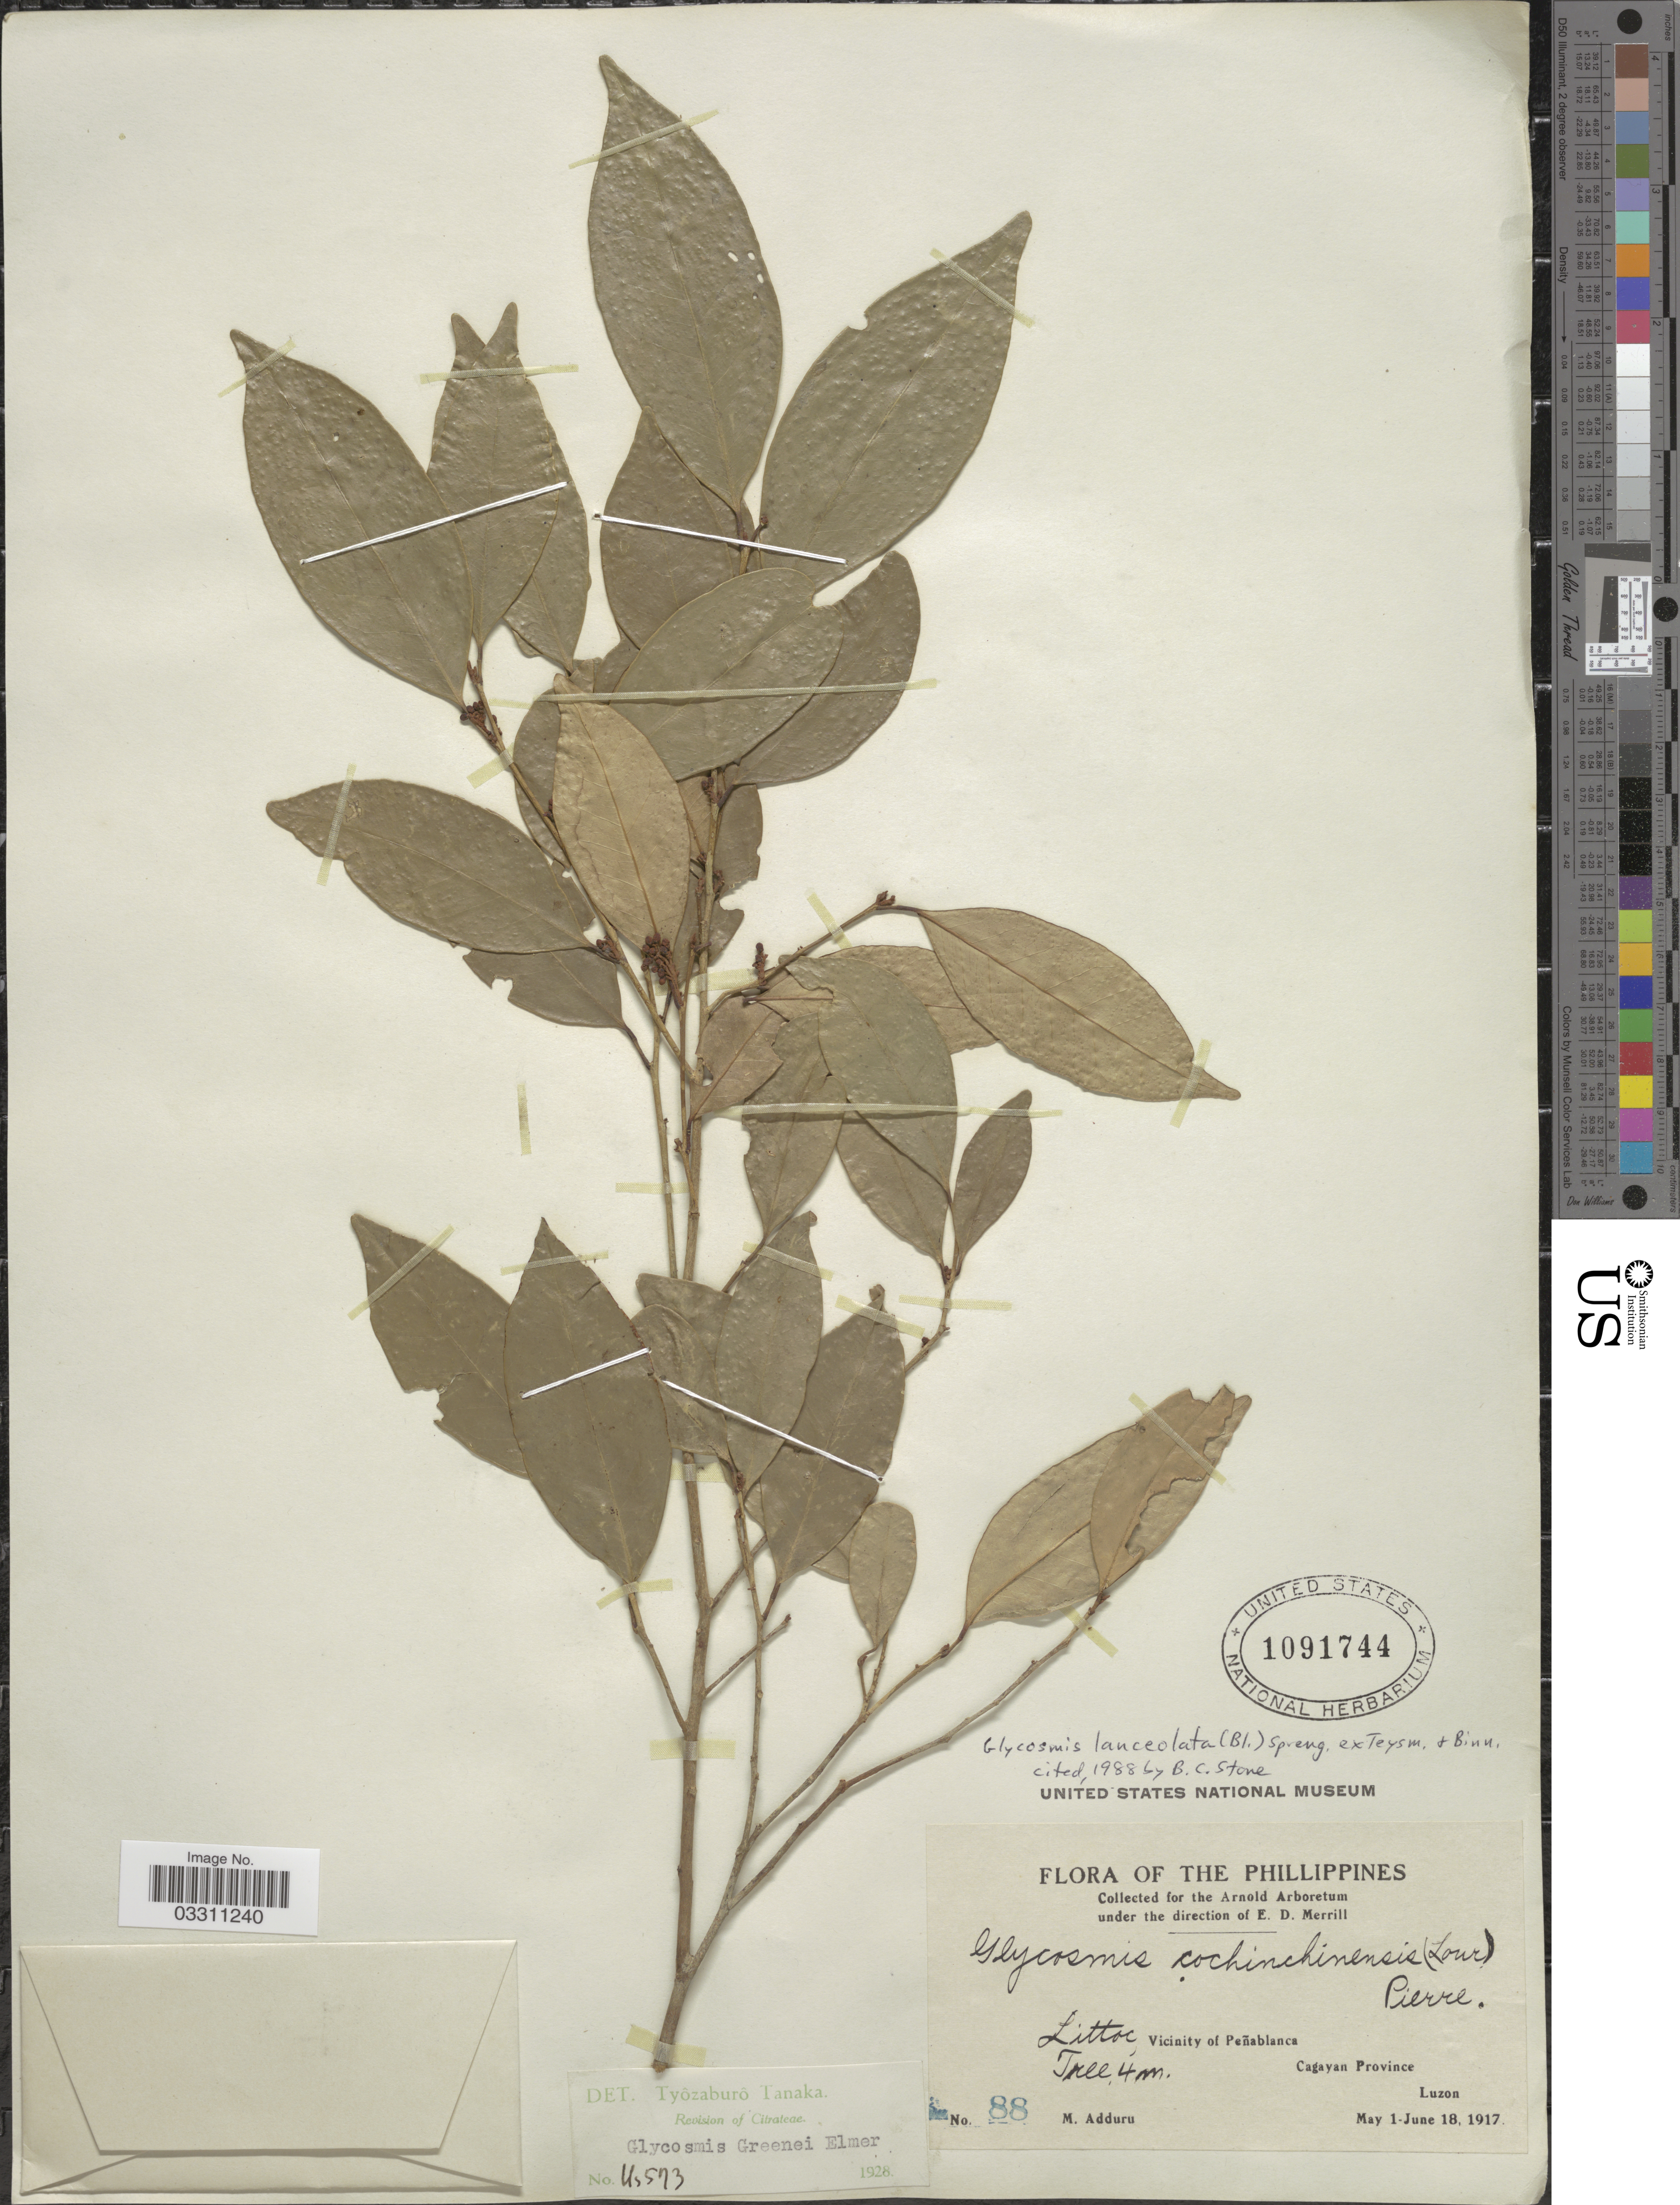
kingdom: Plantae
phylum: Tracheophyta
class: Magnoliopsida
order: Sapindales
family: Rutaceae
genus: Glycosmis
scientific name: Glycosmis lanceolata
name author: (Blume) Spreng. ex Teysm. & Binn.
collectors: M. Adduru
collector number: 88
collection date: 1917-05-01/1917-06-18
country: Philippines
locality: Littoc, Vicinity of Peñablanca. Cagayan Province. Luzon.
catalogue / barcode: US 1091744